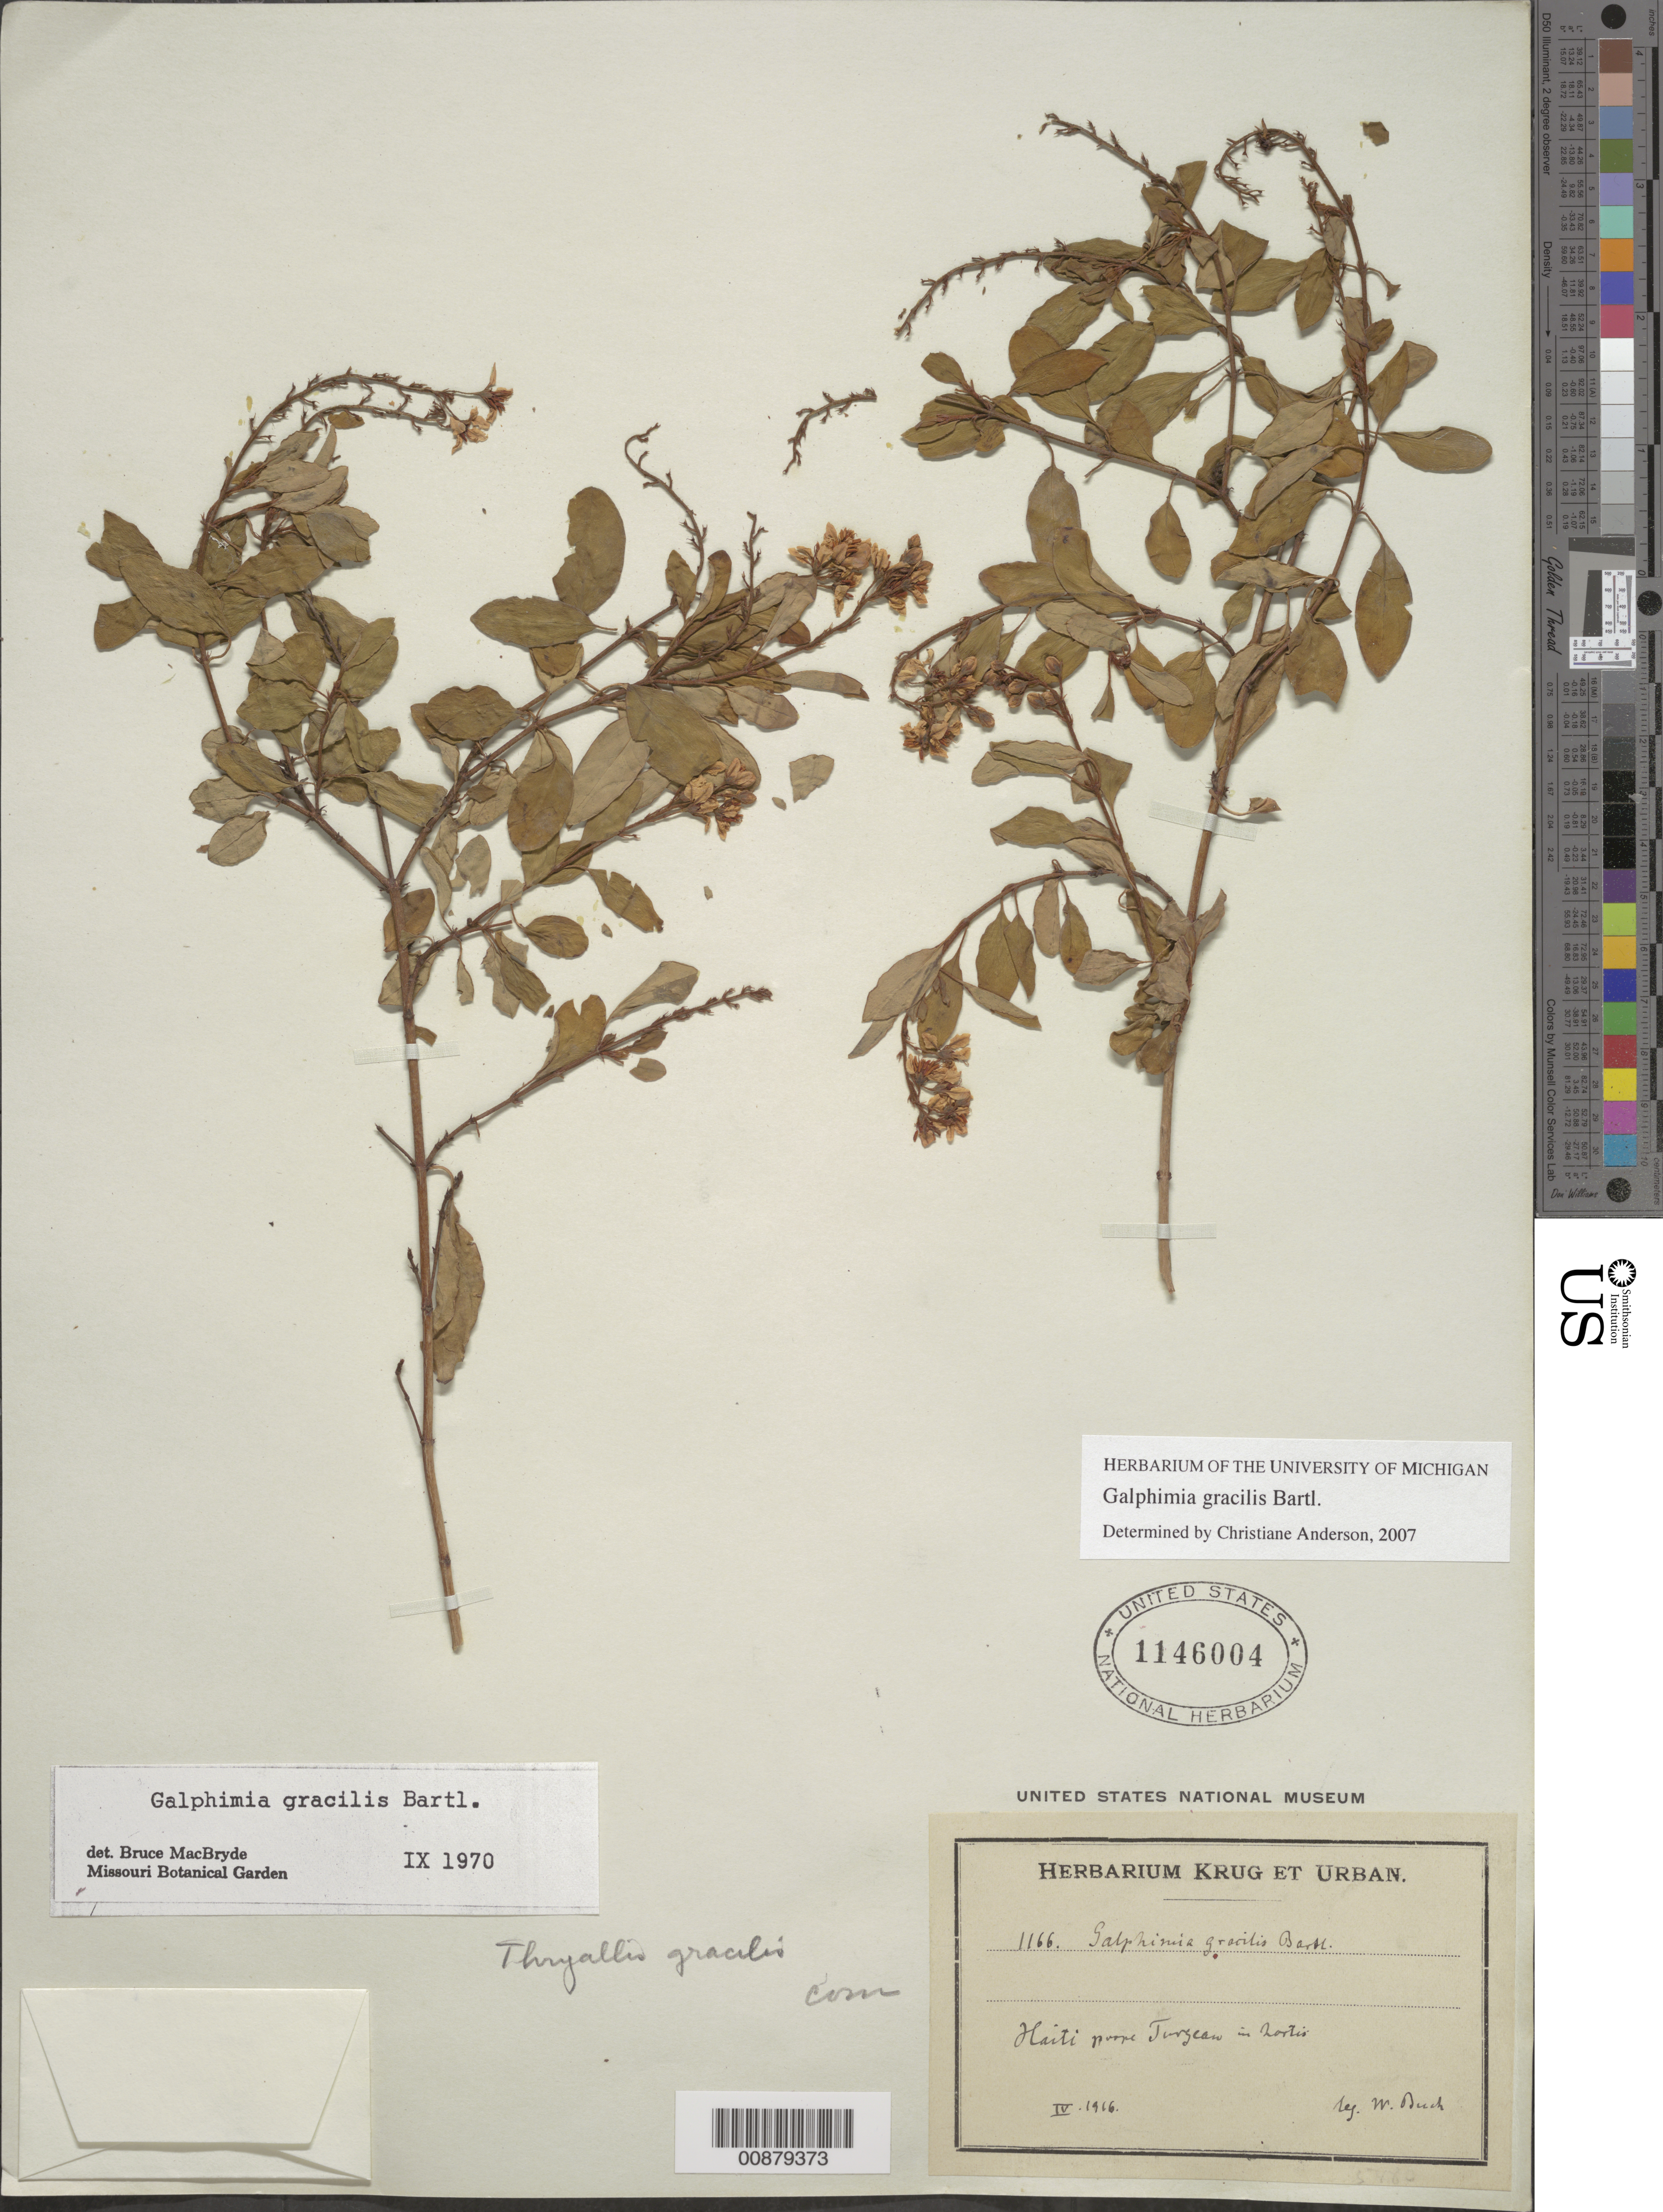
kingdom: Plantae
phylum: Tracheophyta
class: Magnoliopsida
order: Malpighiales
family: Malpighiaceae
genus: Galphimia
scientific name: Galphimia gracilis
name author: Bartl.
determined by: Anderson, C.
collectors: W. Buch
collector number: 1166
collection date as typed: Apr 1916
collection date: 1916-04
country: Haiti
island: Hispaniola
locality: prope Turzcan.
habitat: in hortis.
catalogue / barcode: US 1146004